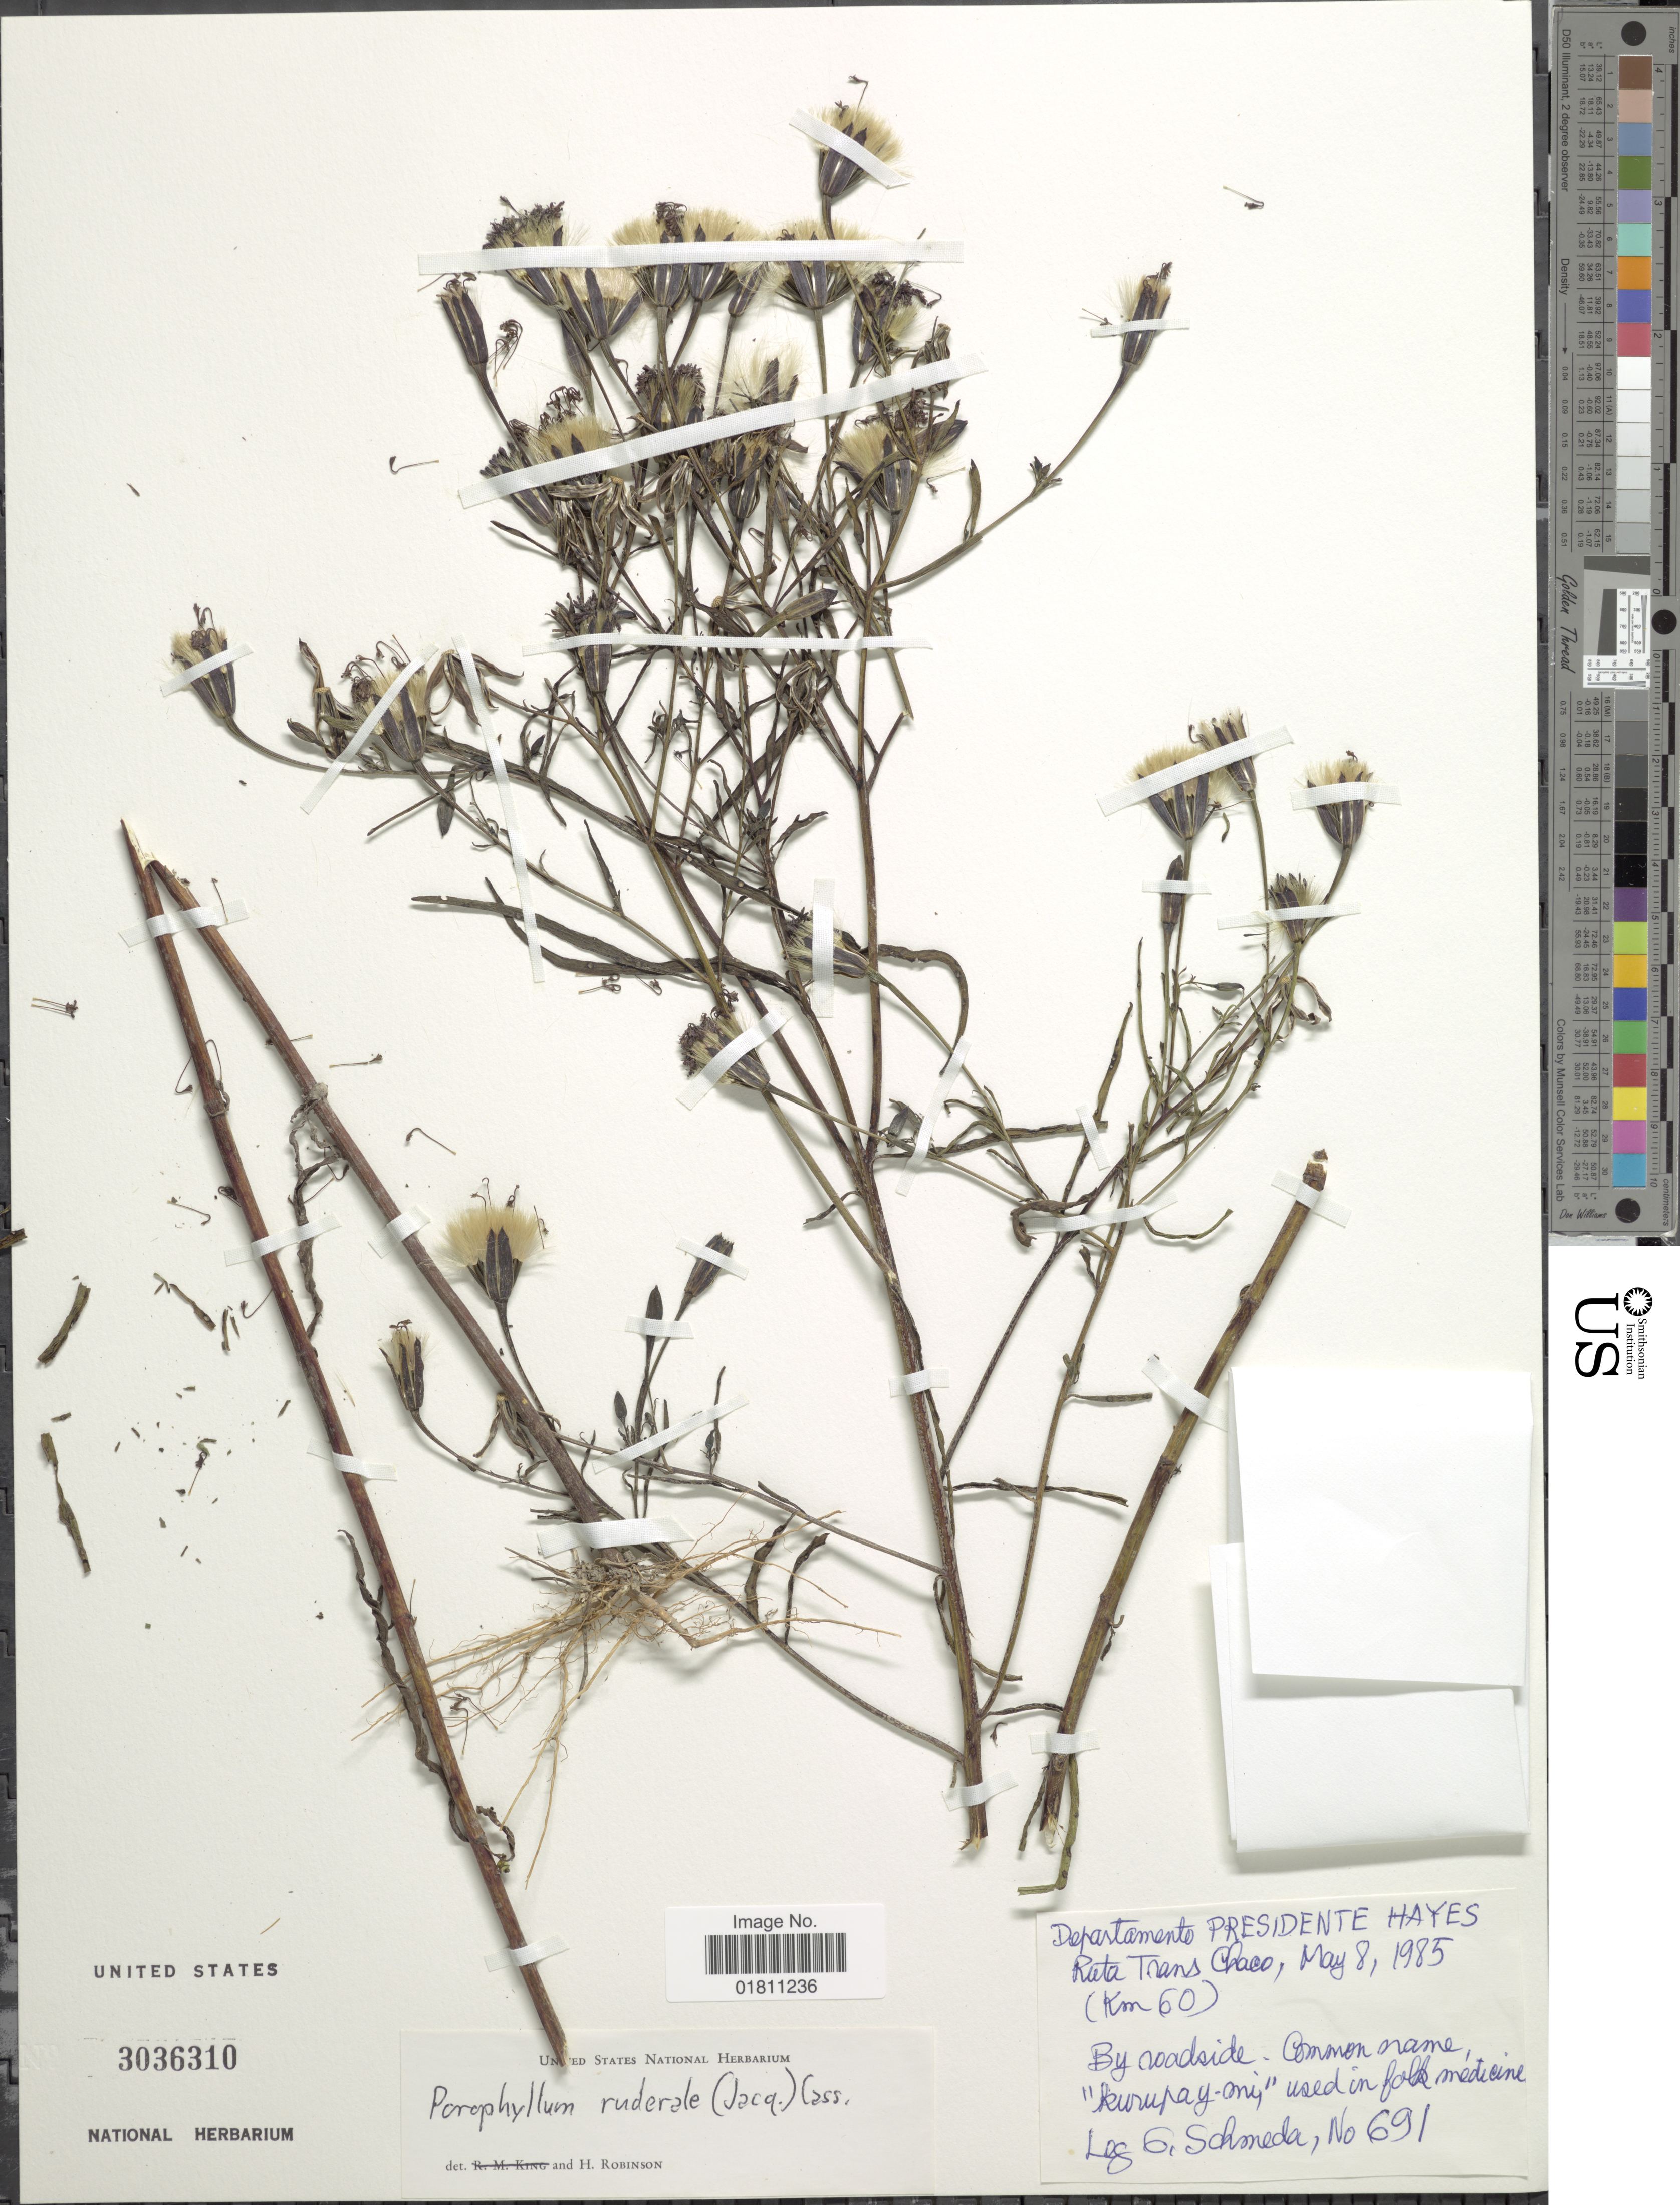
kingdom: Plantae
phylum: Tracheophyta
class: Magnoliopsida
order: Asterales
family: Asteraceae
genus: Porophyllum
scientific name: Porophyllum macrolepidium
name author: Malme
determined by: Anzuinelli, M.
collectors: G. Schmeda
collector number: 691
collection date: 1985-05-08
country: Paraguay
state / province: Presidente Hayes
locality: Ruta Trans Chaco. (Km 60)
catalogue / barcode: US 3036310